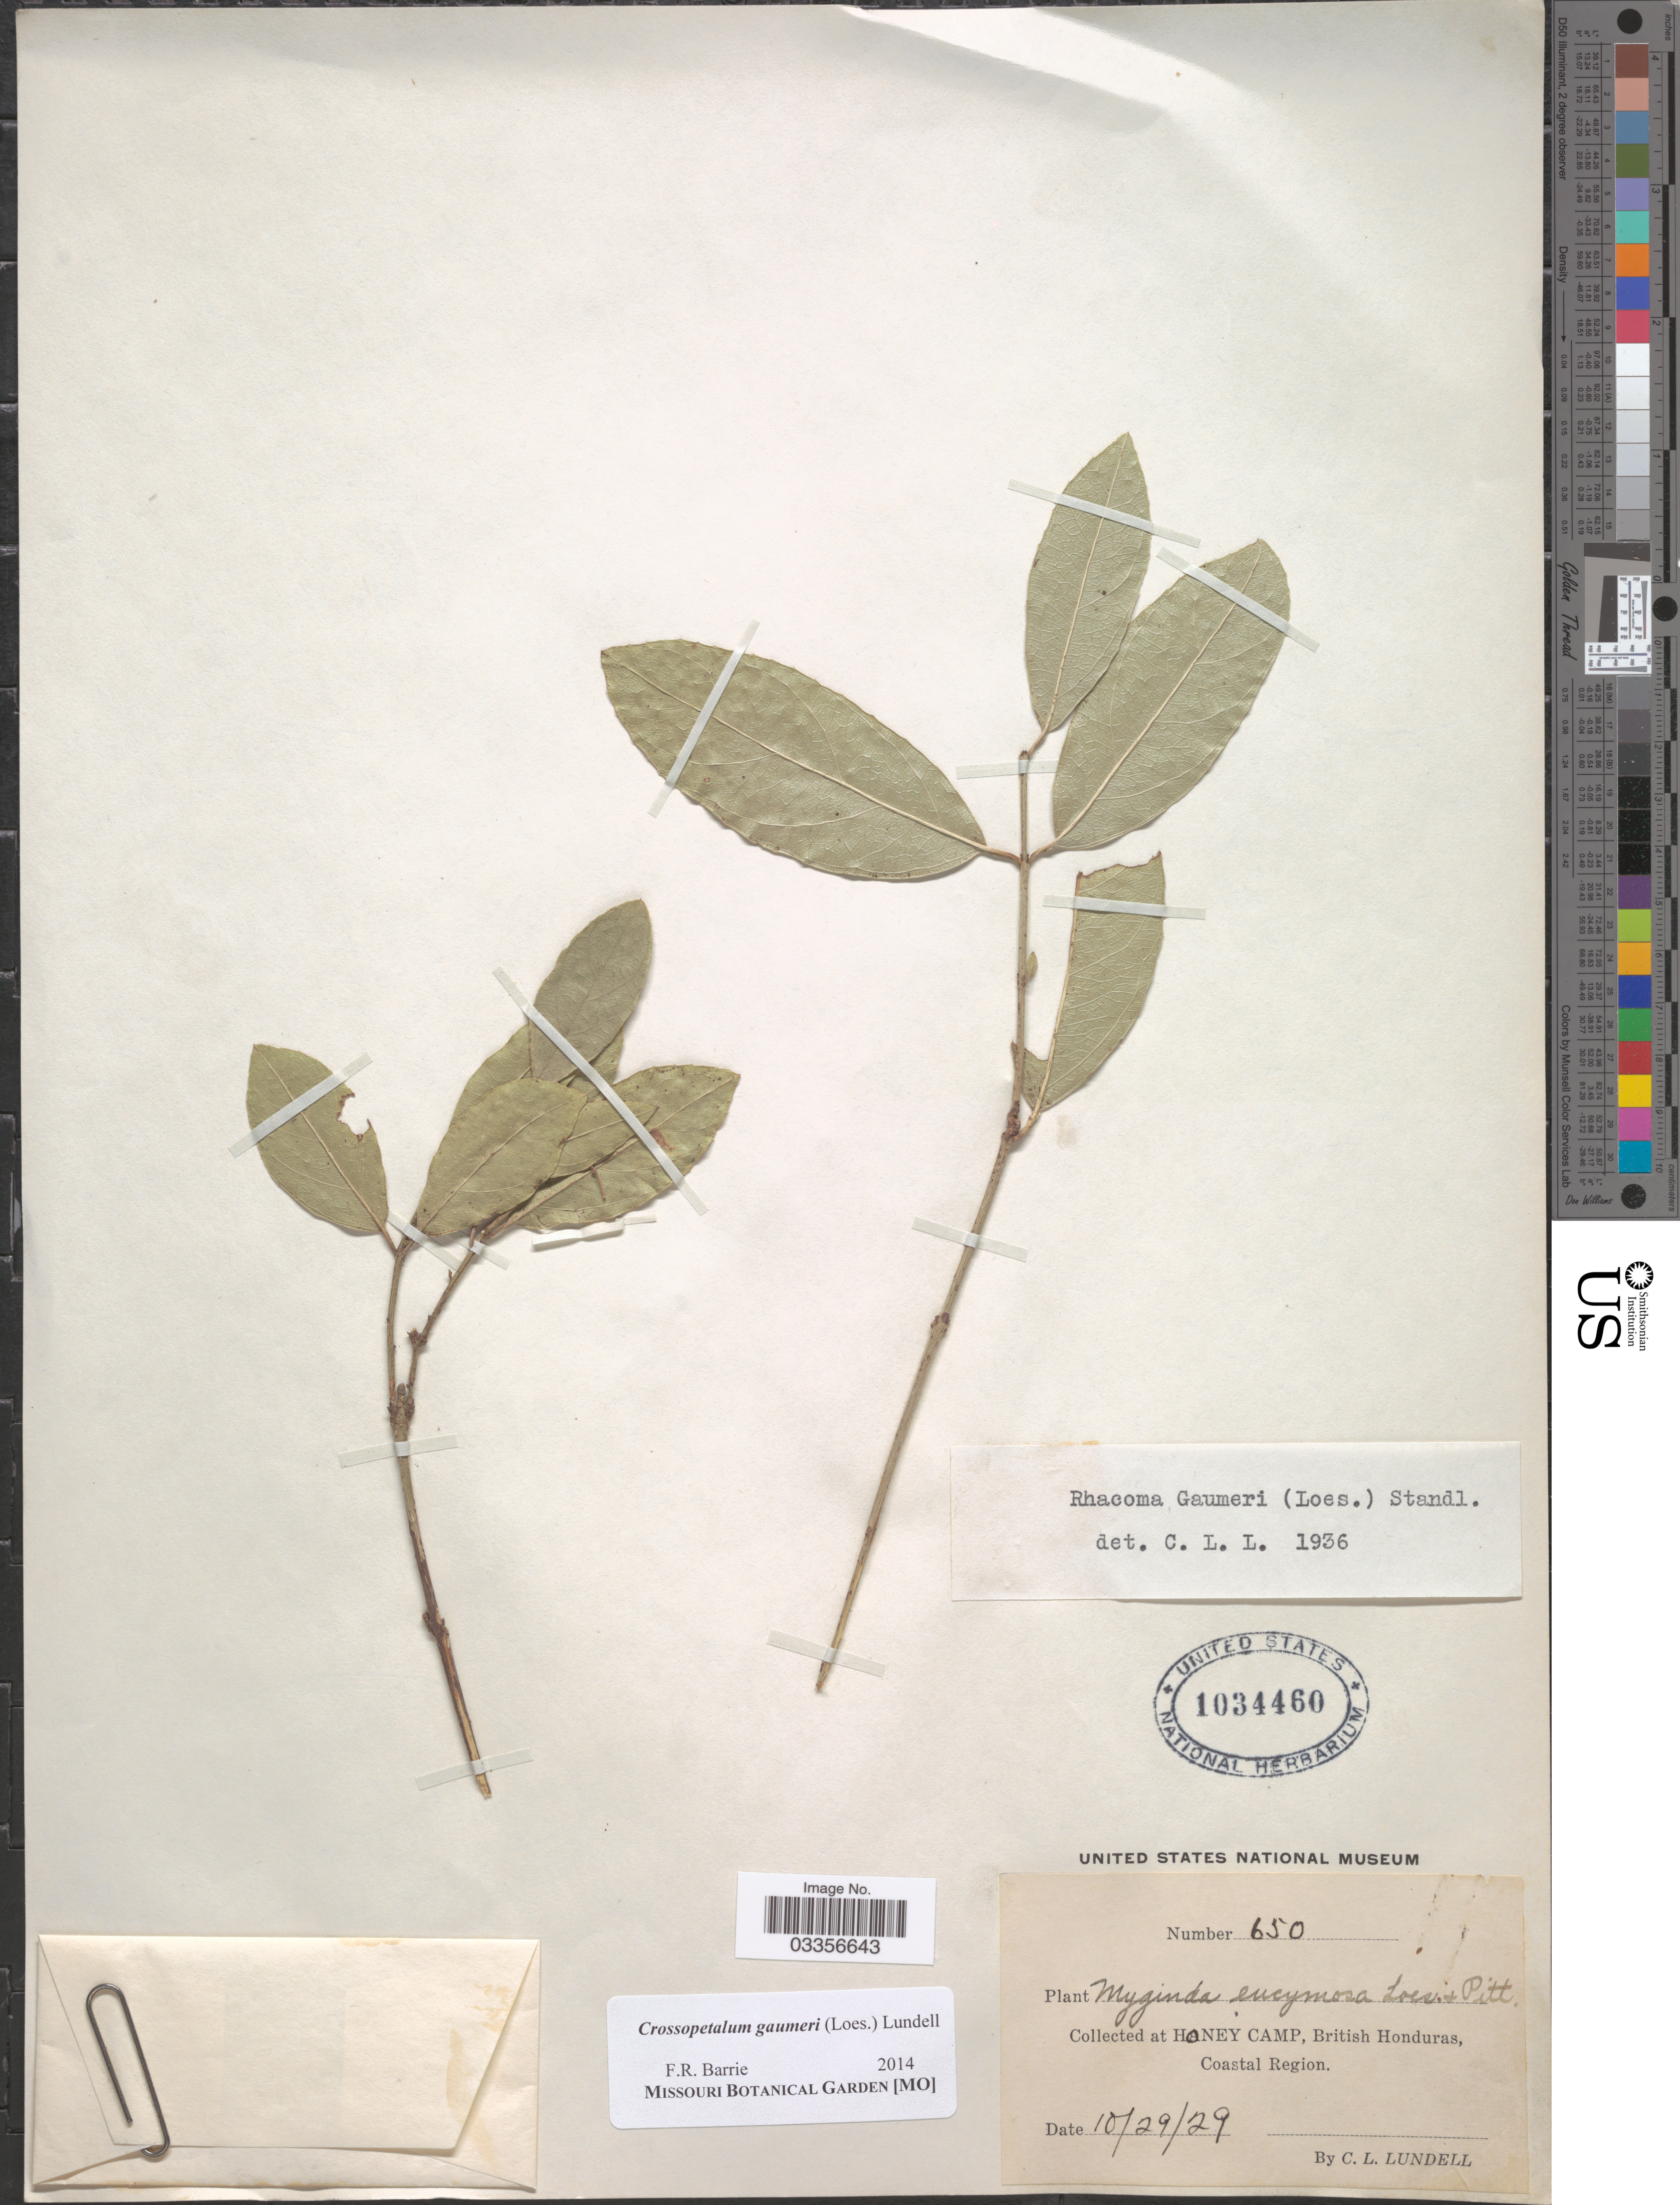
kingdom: Plantae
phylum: Tracheophyta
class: Magnoliopsida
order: Celastrales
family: Celastraceae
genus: Crossopetalum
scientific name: Crossopetalum gaumeri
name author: (Loes.) Lundell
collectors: C. L. Lundell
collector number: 650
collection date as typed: Transcribed d/m/y: 29/10/29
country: Belize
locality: Honey Camp, British Honduras, Coastal Region.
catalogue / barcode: US 1034460